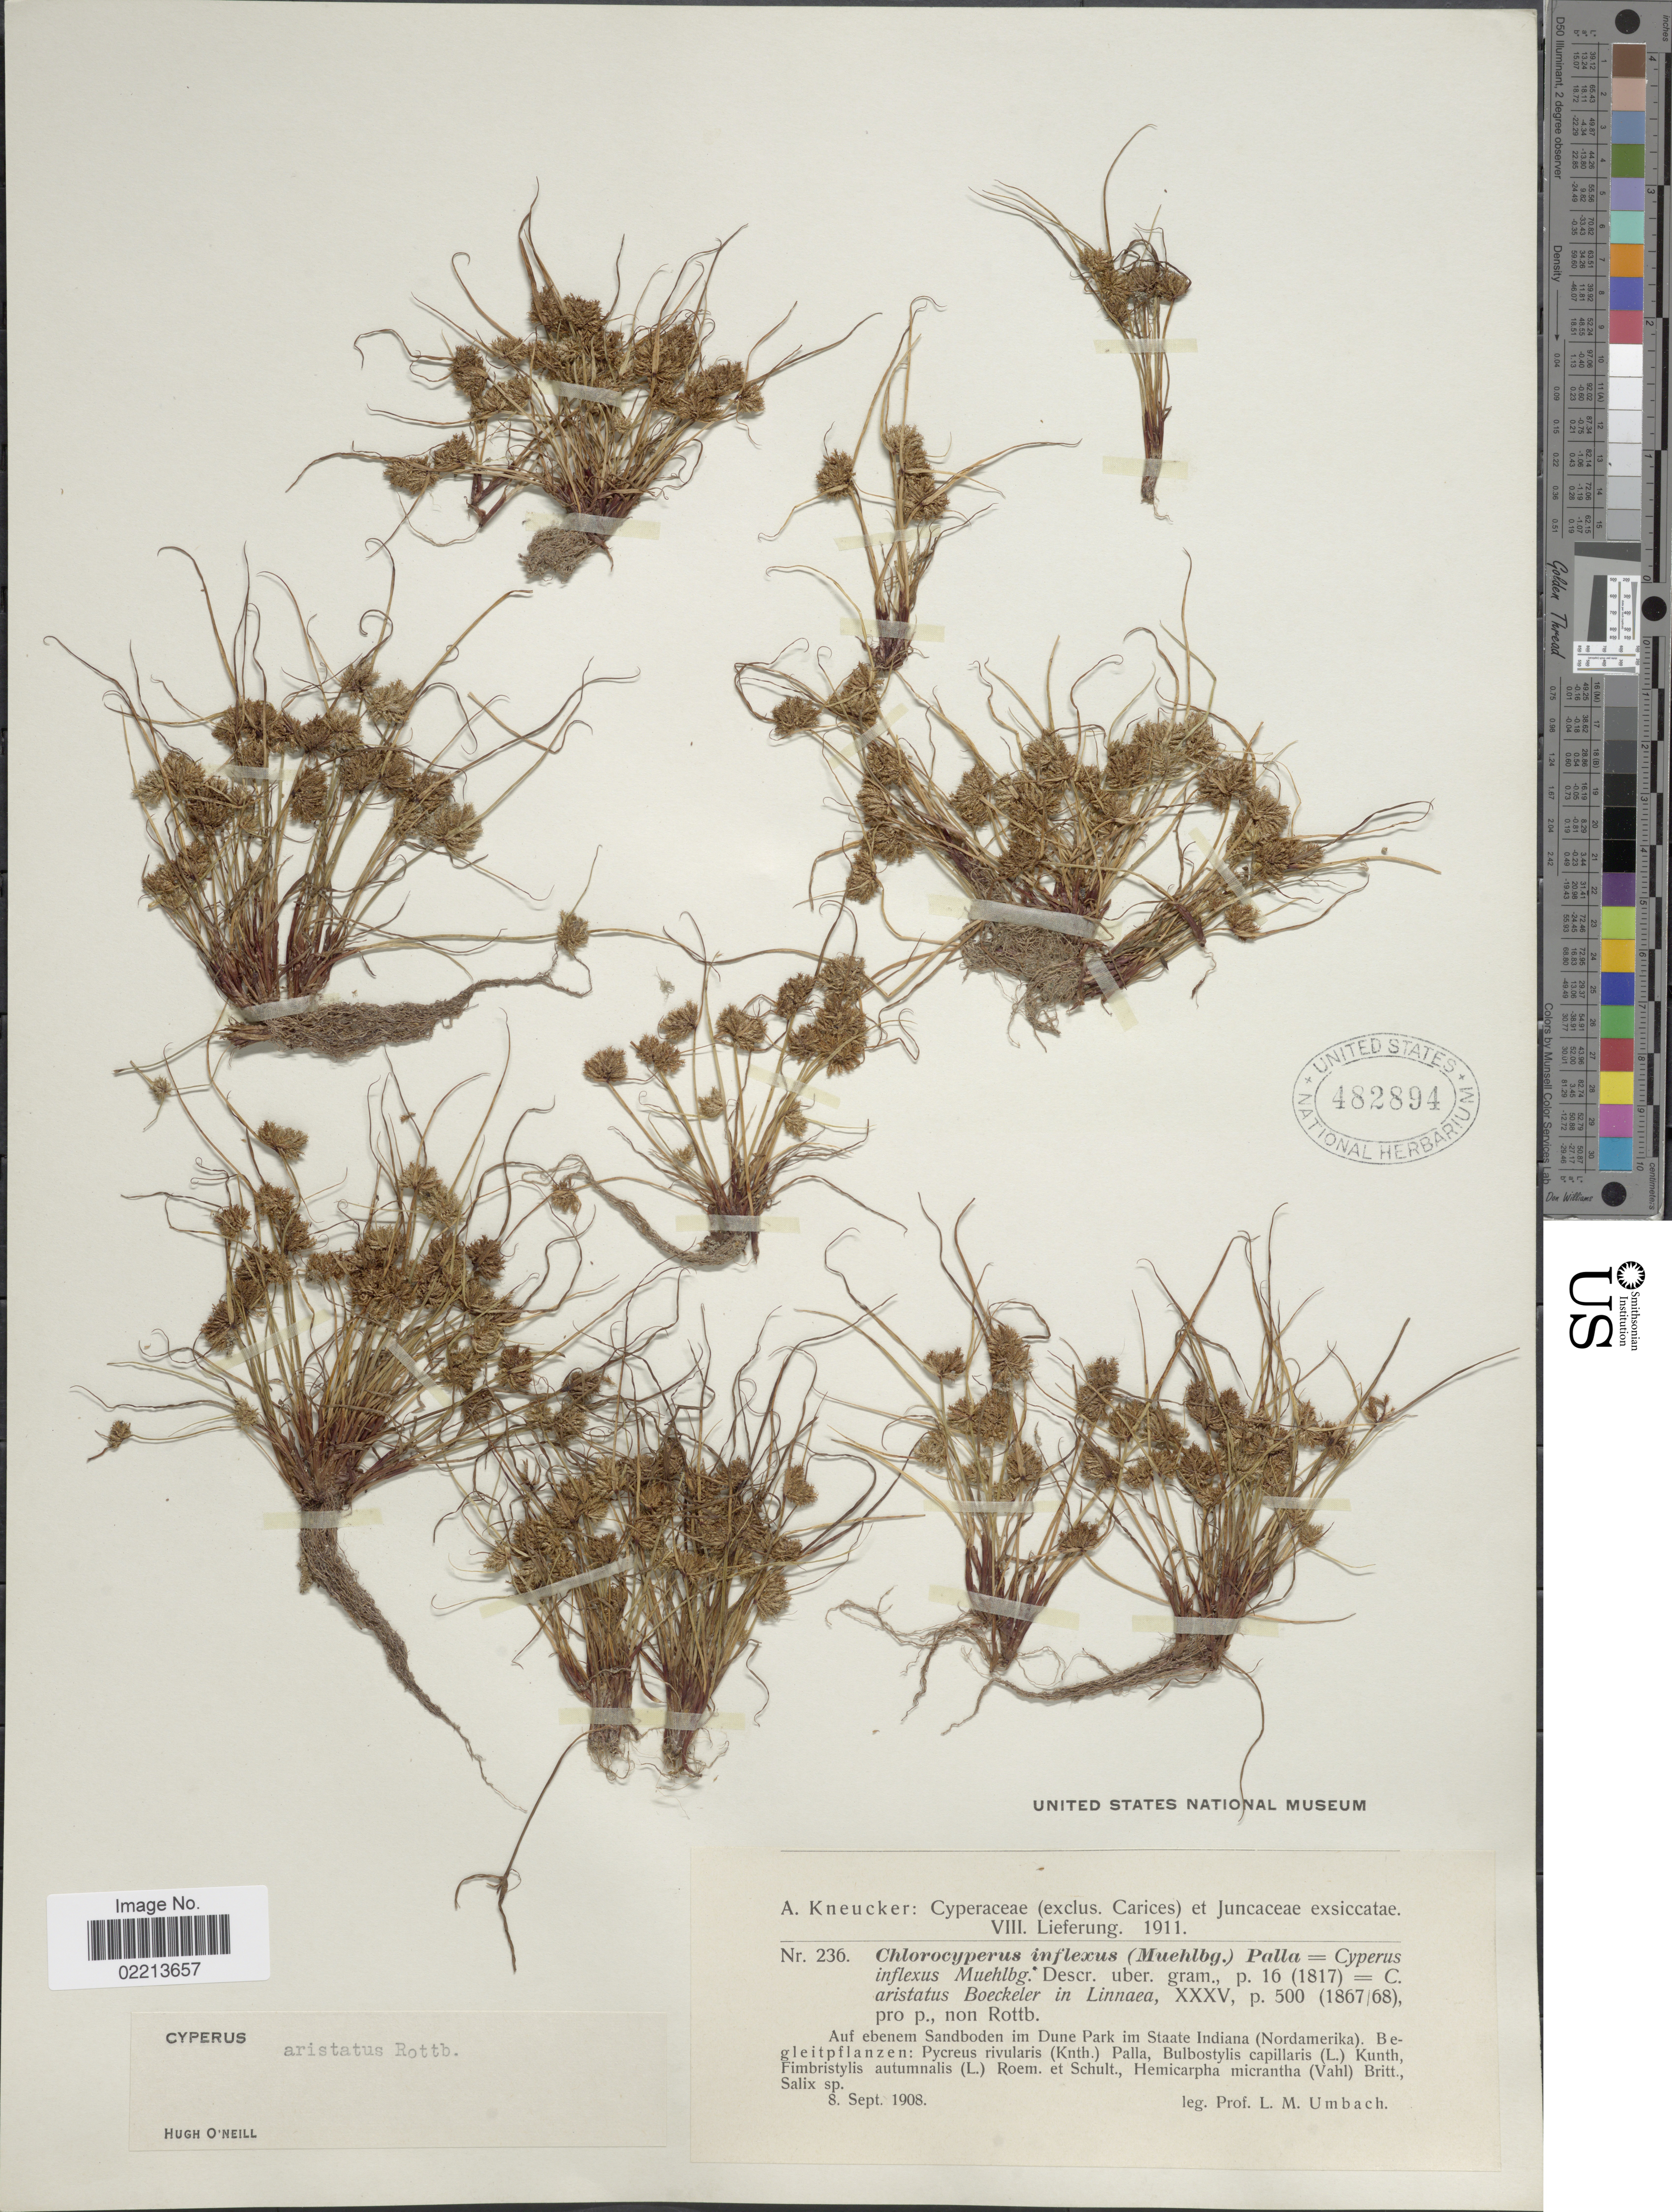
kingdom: Plantae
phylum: Tracheophyta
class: Liliopsida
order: Poales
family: Cyperaceae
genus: Cyperus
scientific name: Cyperus squarrosus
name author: L.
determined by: Strong, Mark T., (BOT), Smithsonian Institution - National Museum of Natural History (UNITED STATES)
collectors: L. M. Umbach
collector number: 236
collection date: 1908-09-08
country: United States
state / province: Indiana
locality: Auf ebenem Sandboden im Dune Park im Staate Indiana (Nordamerika), Begleitflanzen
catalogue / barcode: US 482894